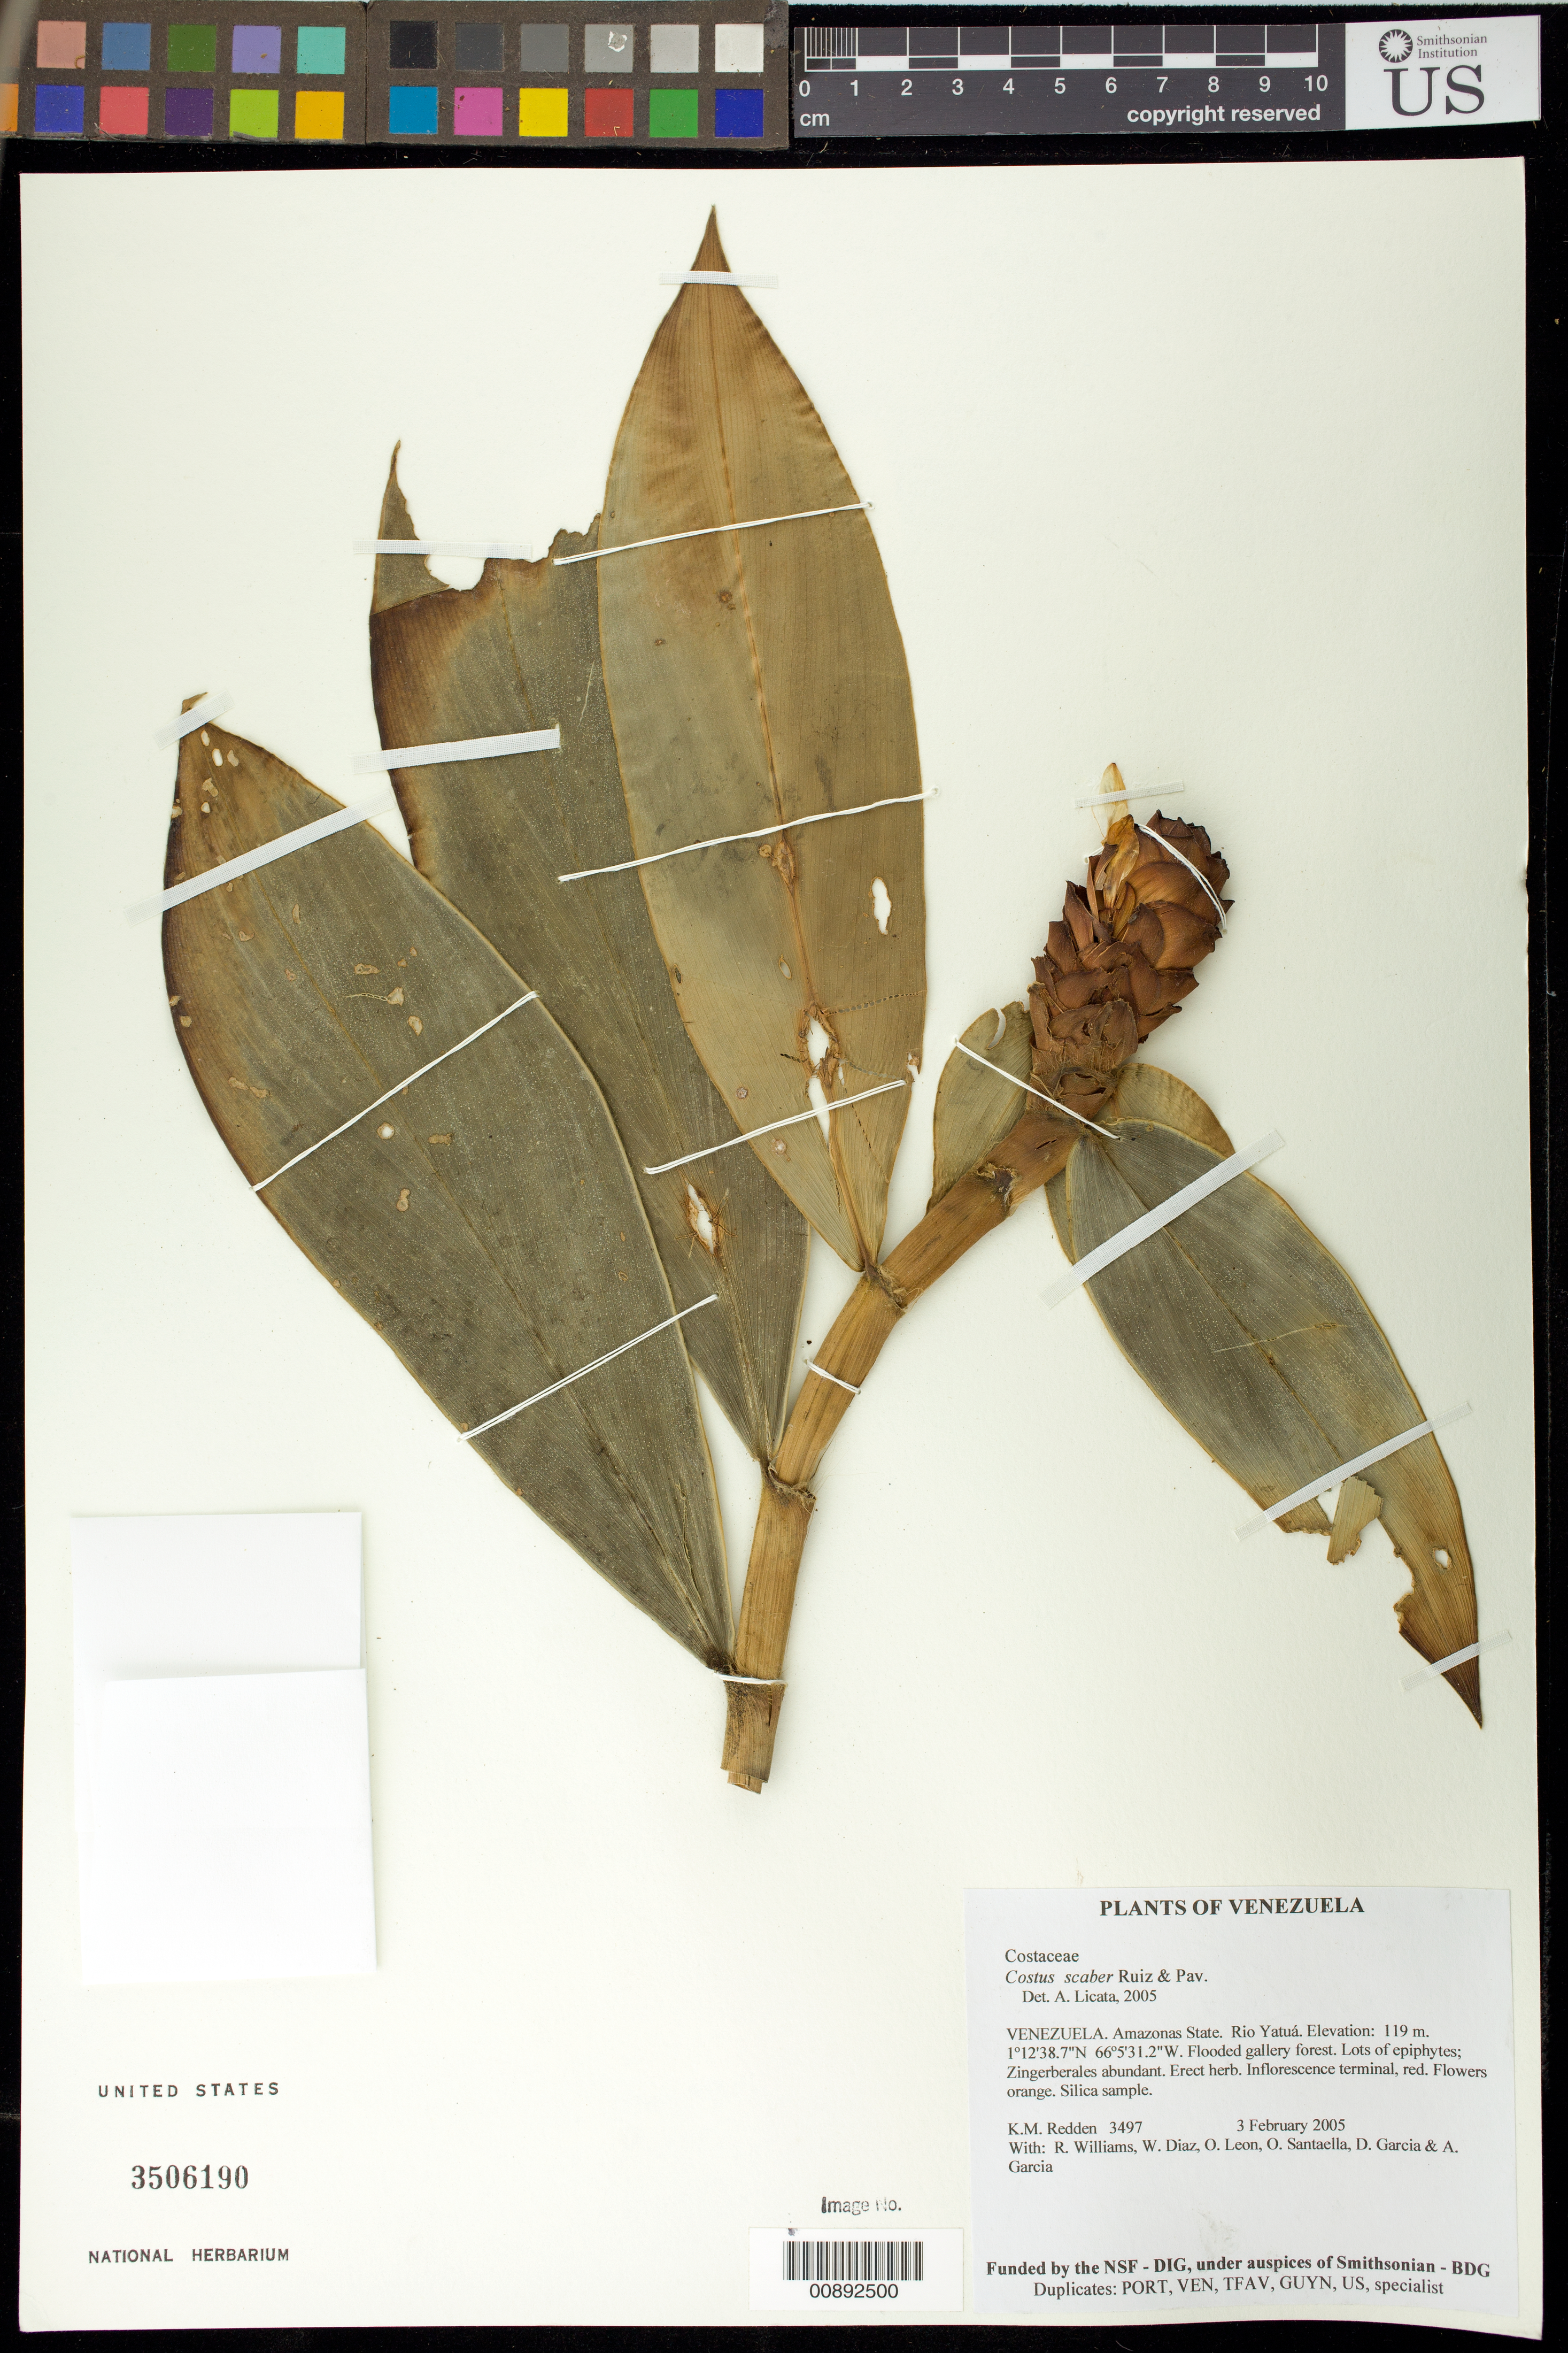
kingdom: Plantae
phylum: Tracheophyta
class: Liliopsida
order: Zingiberales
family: Costaceae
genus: Costus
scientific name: Costus scaber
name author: Ruiz & Pav.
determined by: Licata, A., (PORT), Univ. Nac. Exp. de los Llanos Ezequiel Zamora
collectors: K. M. Redden, R. Williams, W. Díaz P., O. León, O. Santaella, D. Garcia & A. Garcia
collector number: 3497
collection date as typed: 3 February 2005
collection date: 2005-02-03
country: Venezuela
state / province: Amazonas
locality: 15 - Rio Yatuá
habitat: Flooded gallery forest. Lots of epiphytes; Zingerberales abundant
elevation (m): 119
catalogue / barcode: US 3506190